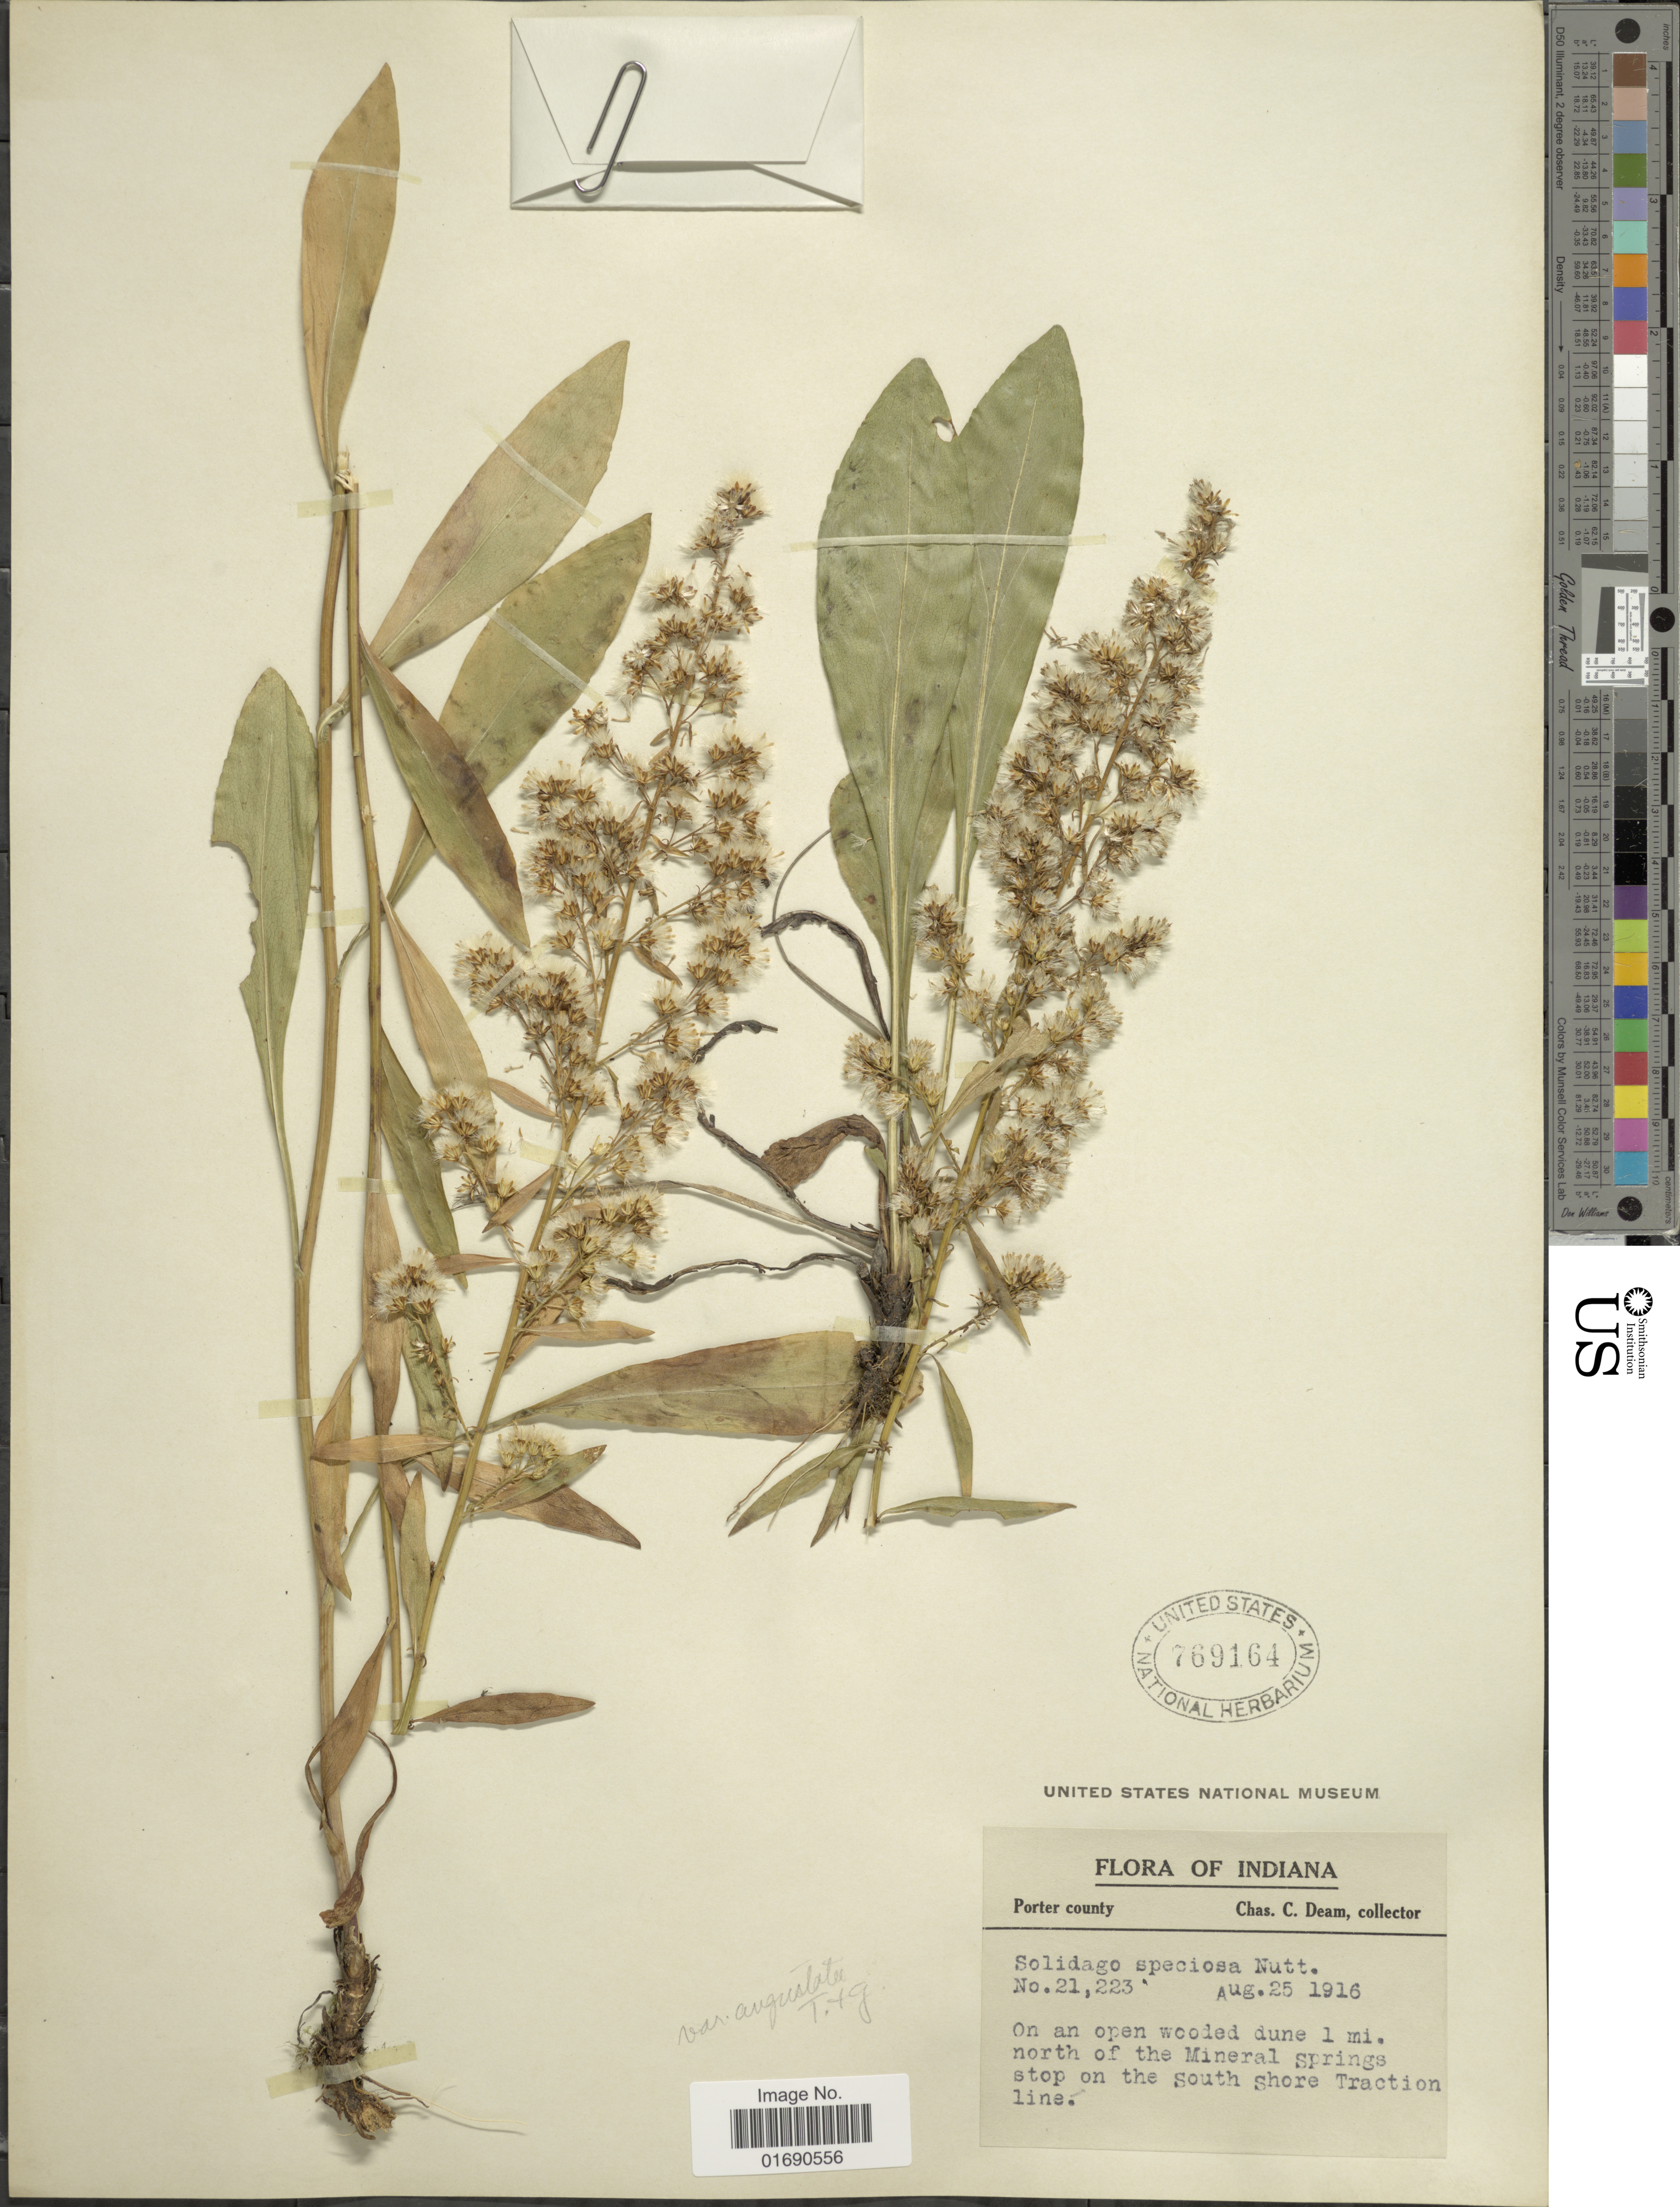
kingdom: Plantae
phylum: Tracheophyta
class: Magnoliopsida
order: Asterales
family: Asteraceae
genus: Solidago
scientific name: Solidago speciosa var. angustata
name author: Torr. & A. Gray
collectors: C. C. Deam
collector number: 21223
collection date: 1916-08-25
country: United States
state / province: Indiana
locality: On an open wooded dune 1 mi north of the Mineral Springs stop on the South Shore Traction line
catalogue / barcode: US 769164